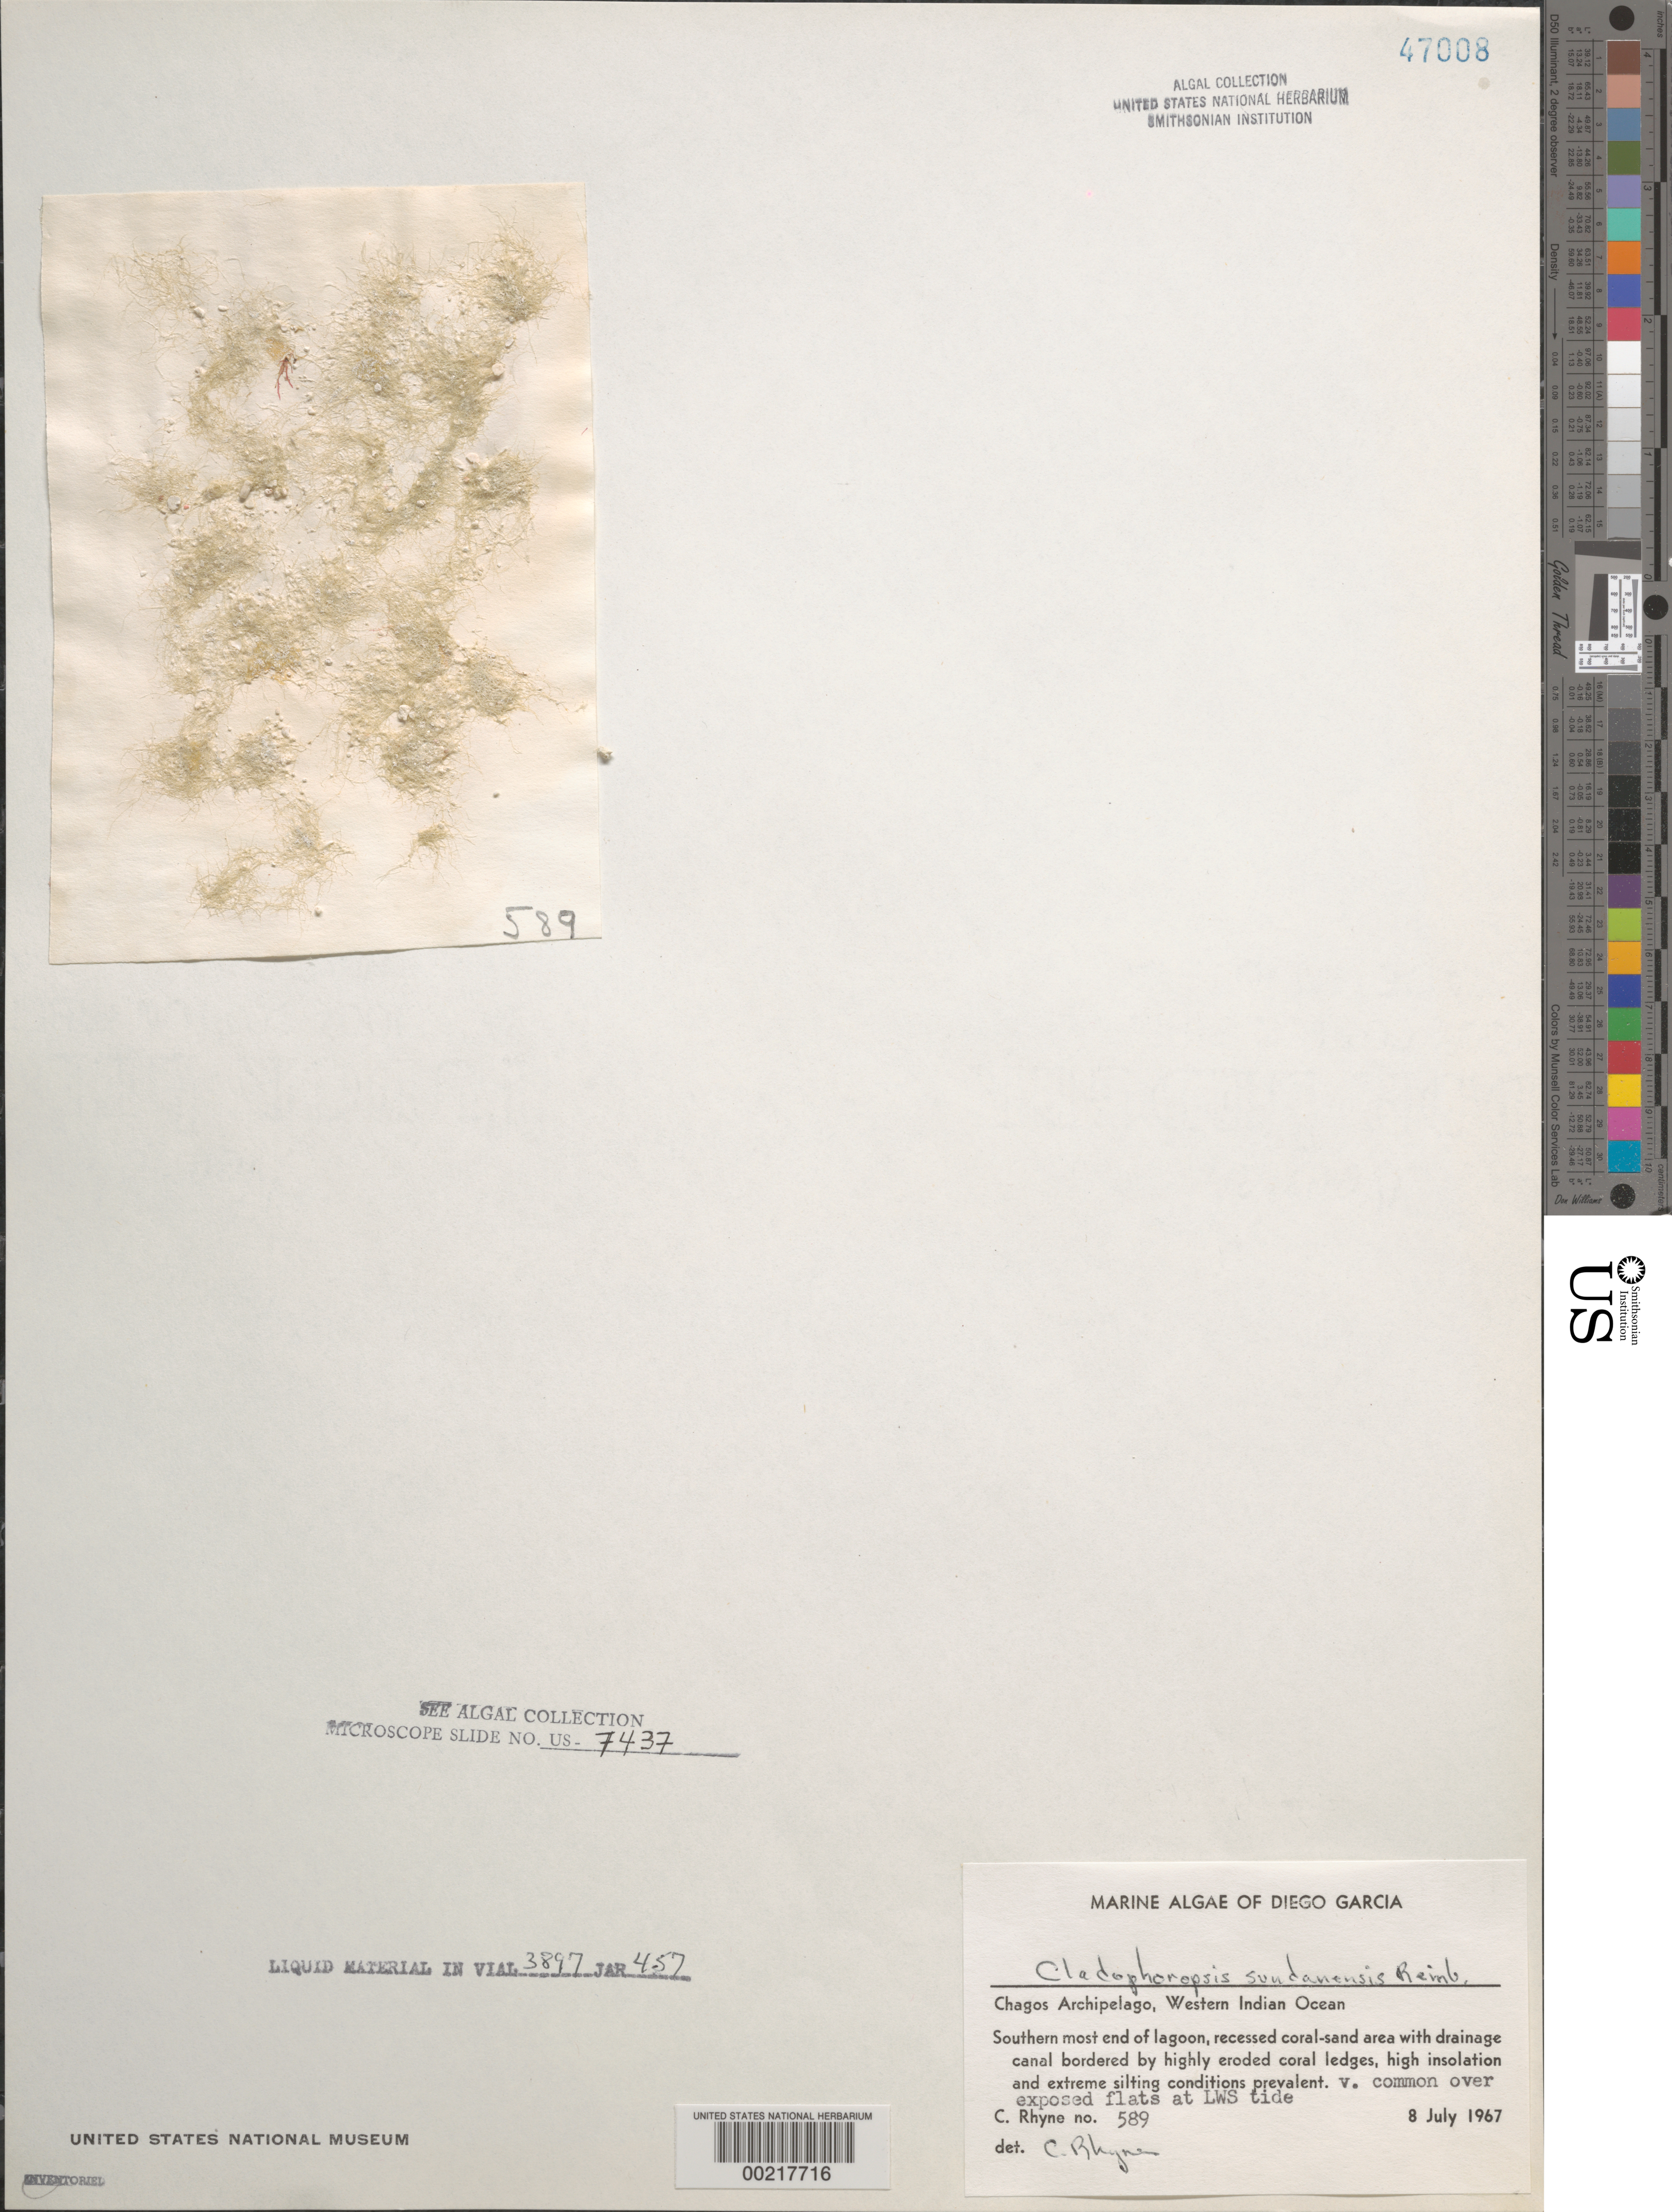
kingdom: Plantae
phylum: Chlorophyta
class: Ulvophyceae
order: Siphonocladales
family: Boodleaceae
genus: Cladophoropsis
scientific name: Cladophoropsis fasciculata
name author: (Kjellm.) N.Wille in Engl. & Prantl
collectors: C. Rhyne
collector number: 589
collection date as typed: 08 Jul 1967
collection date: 1967-07-08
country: British Indian Ocean Territory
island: Diego Garcia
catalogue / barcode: US 47008